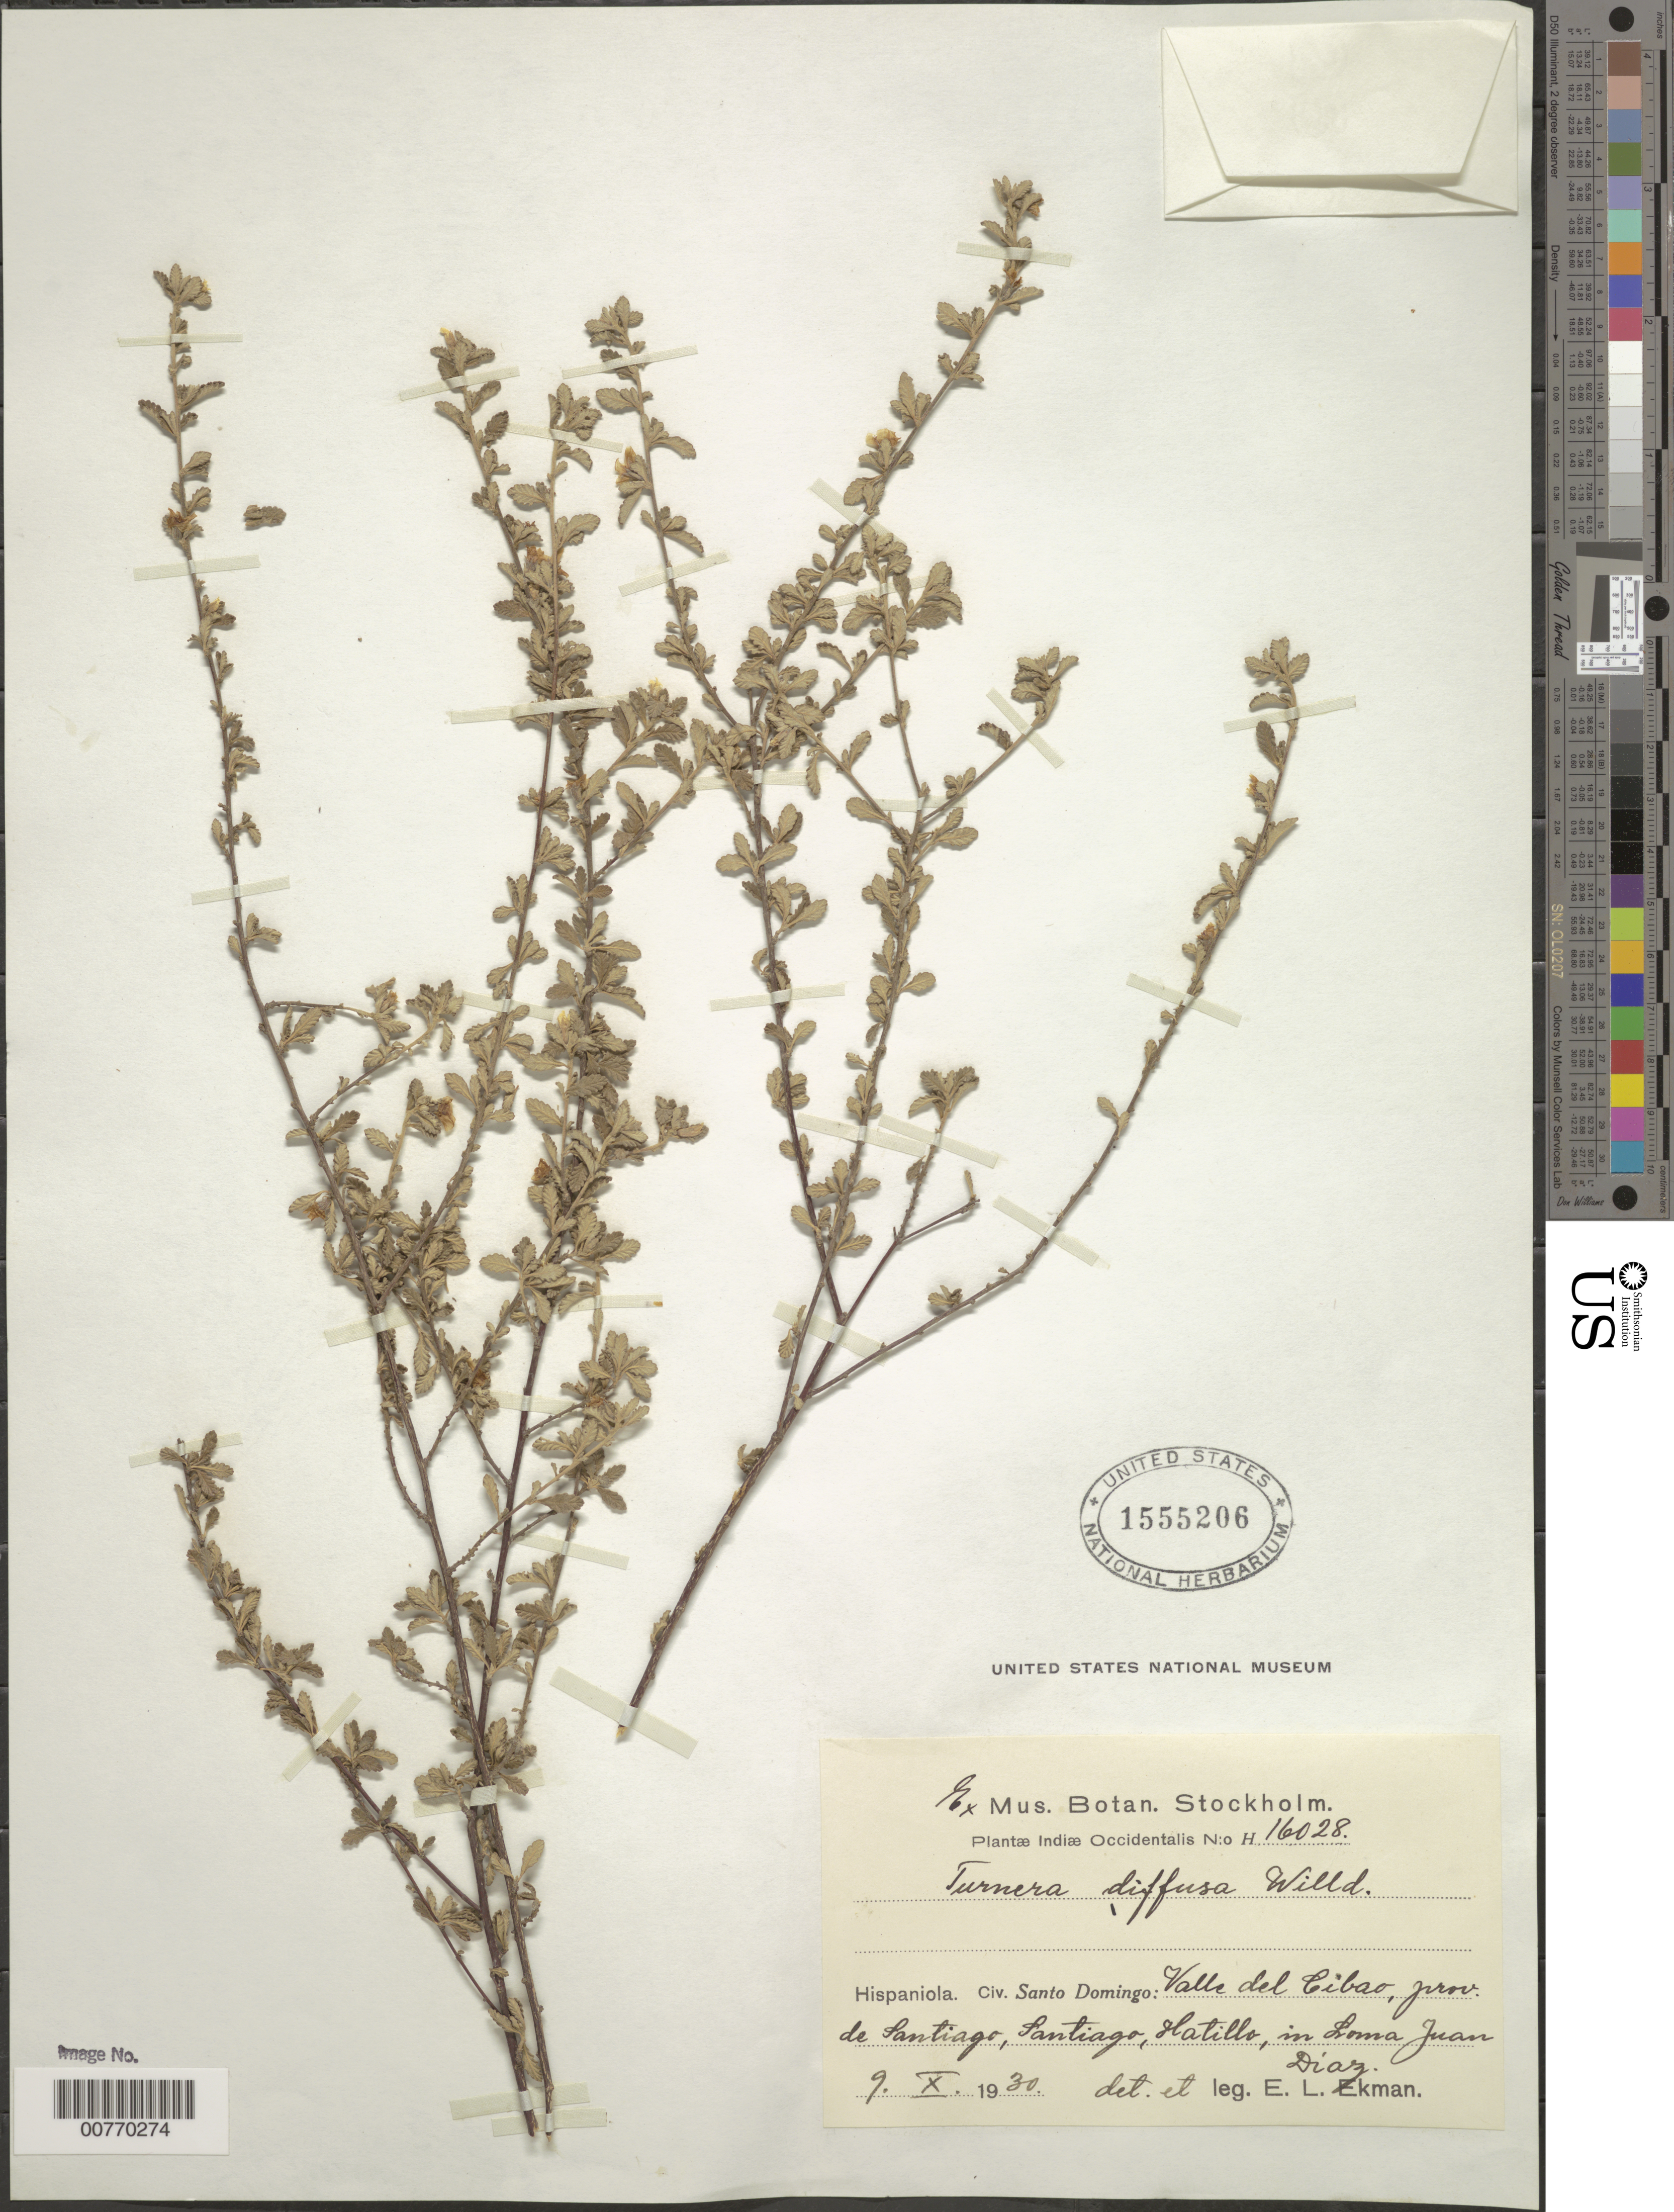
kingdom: Plantae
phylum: Tracheophyta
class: Magnoliopsida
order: Malpighiales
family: Turneraceae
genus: Turnera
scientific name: Turnera diffusa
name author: Willd. ex Schult.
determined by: Ekman, E. L.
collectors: E. L. Ekman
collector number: H 16028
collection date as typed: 09 Oct 1930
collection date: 1930-10-09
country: Dominican Republic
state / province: Santiago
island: Hispaniola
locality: Valle del Cibao, Santiago, Hatillo, in Loma Juan Díaz.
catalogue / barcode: US 1555206